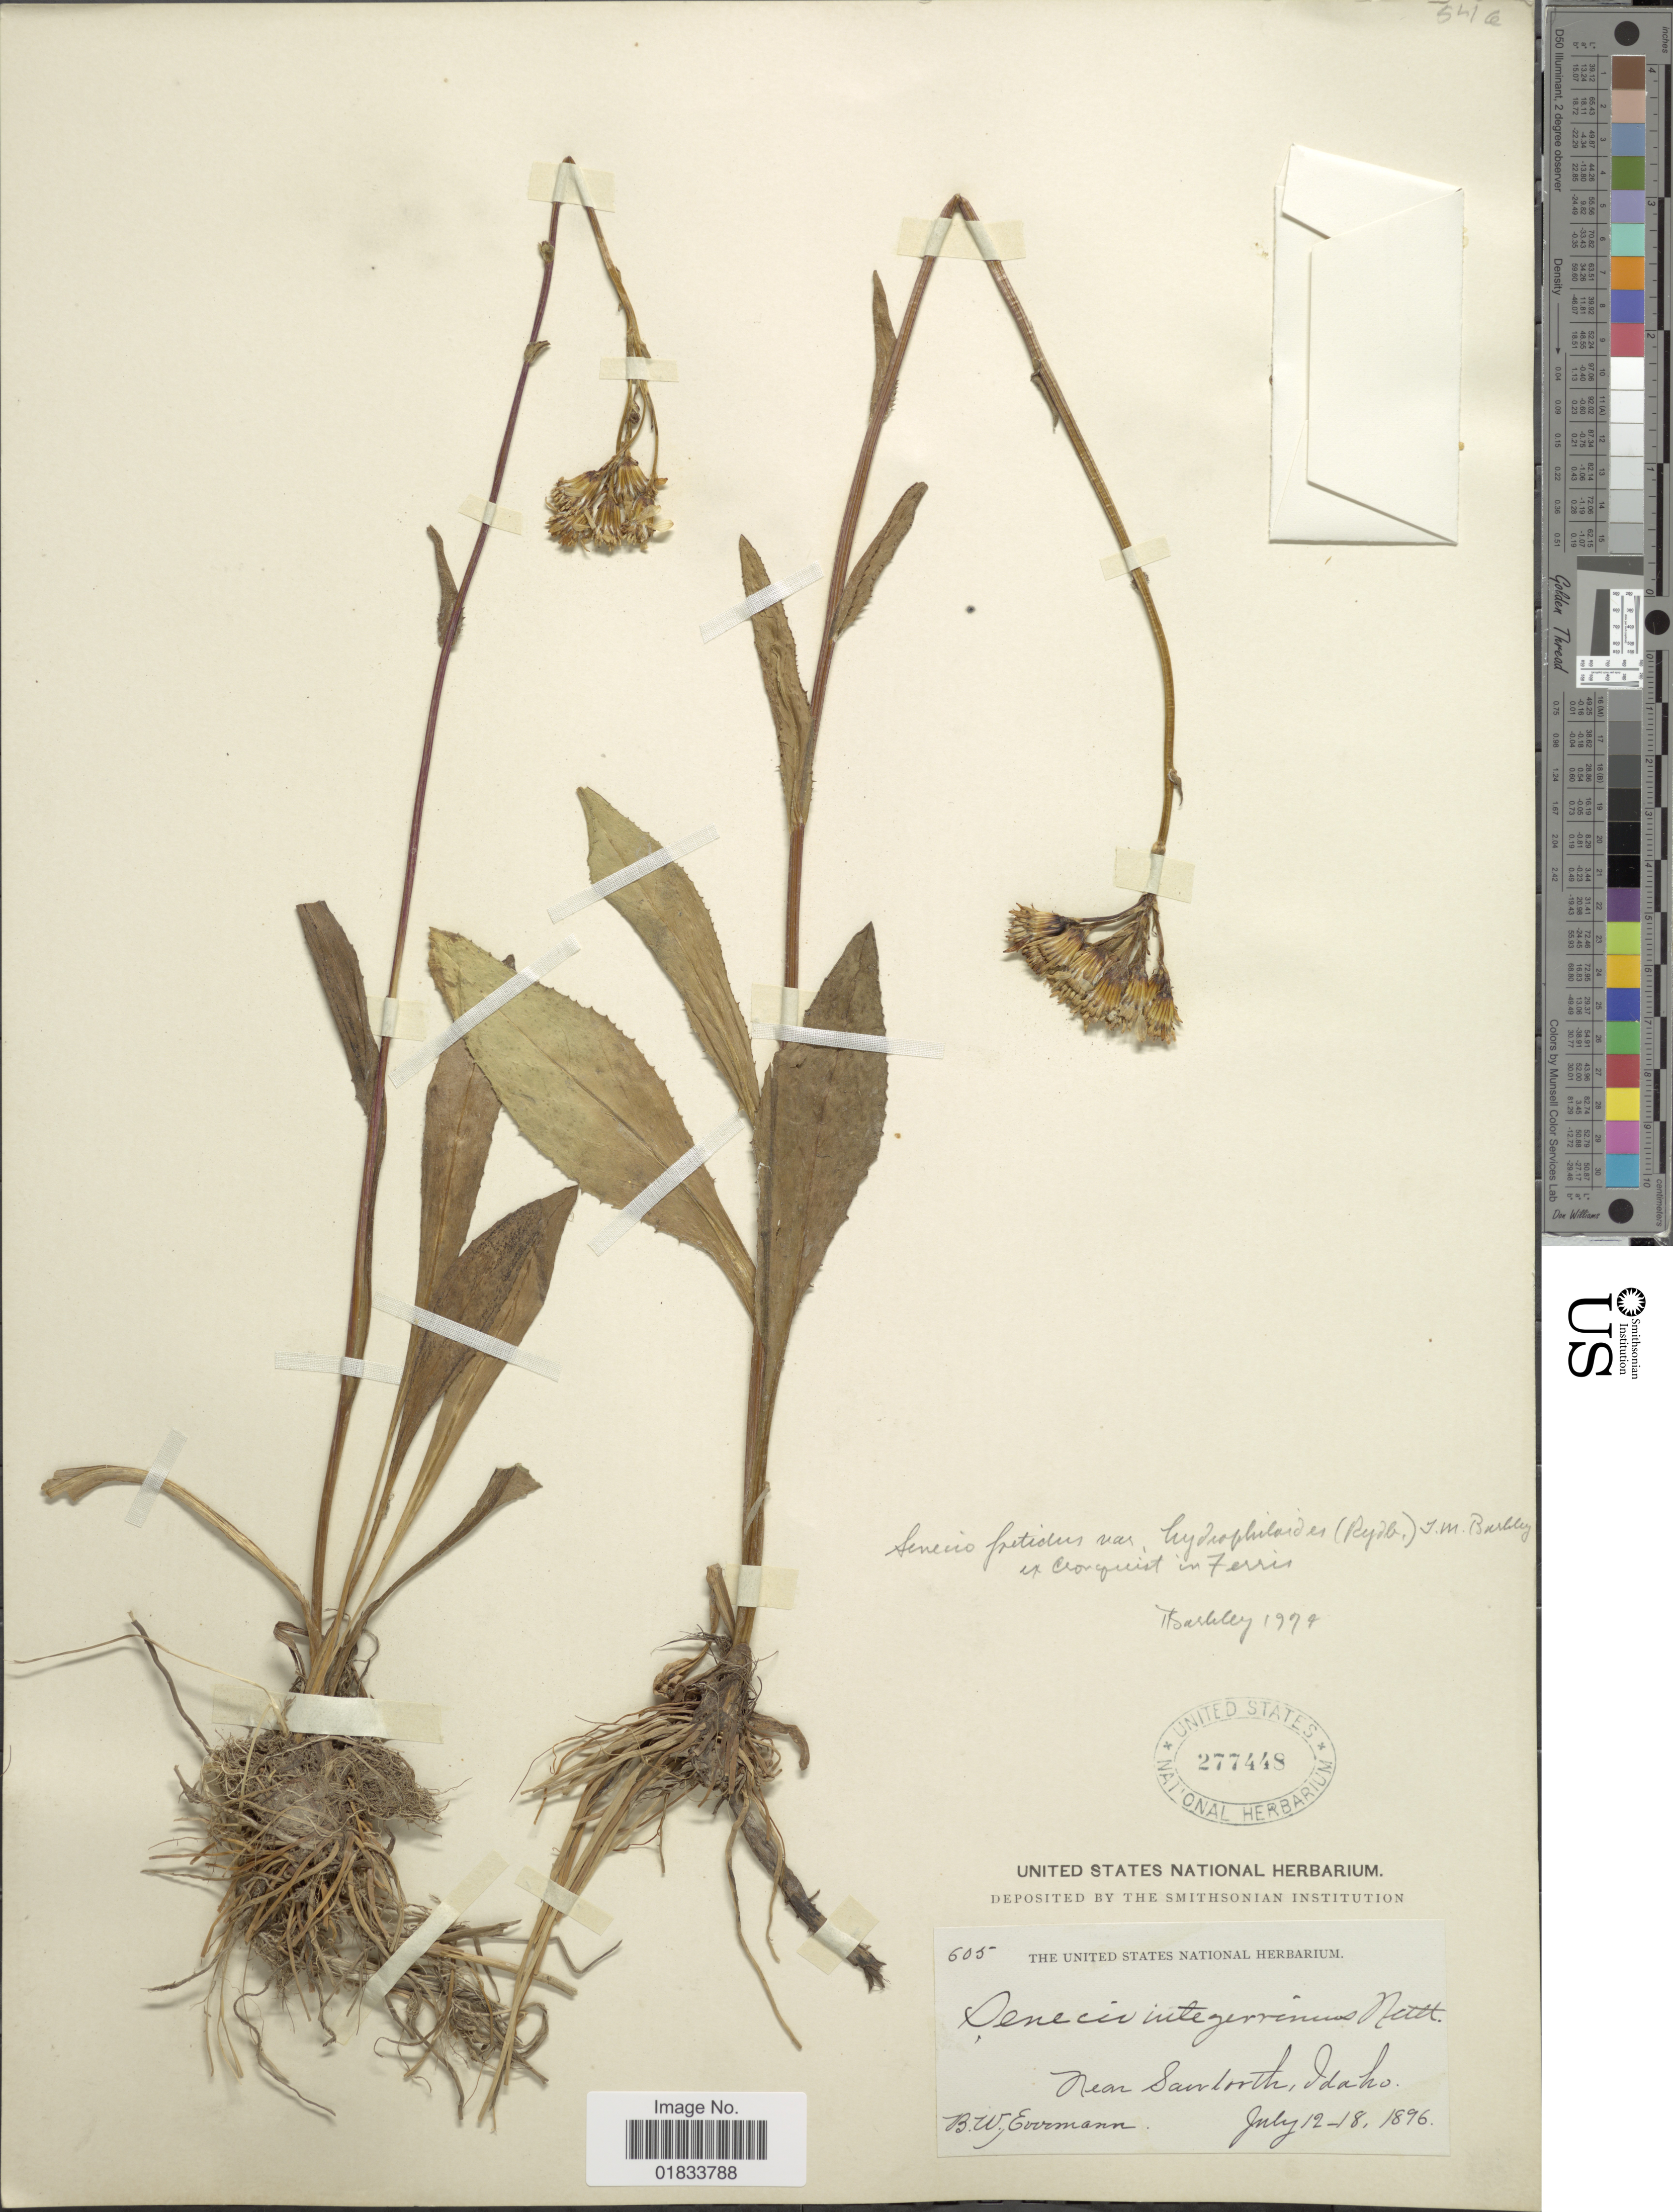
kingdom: Plantae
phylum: Tracheophyta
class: Magnoliopsida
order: Asterales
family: Asteraceae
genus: Senecio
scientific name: Senecio hydrophiloides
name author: Rydb.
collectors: B. W. Evermann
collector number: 605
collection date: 1896-07-12/1896-07-18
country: United States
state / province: Idaho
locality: Near Sawtooth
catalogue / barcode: US 277448